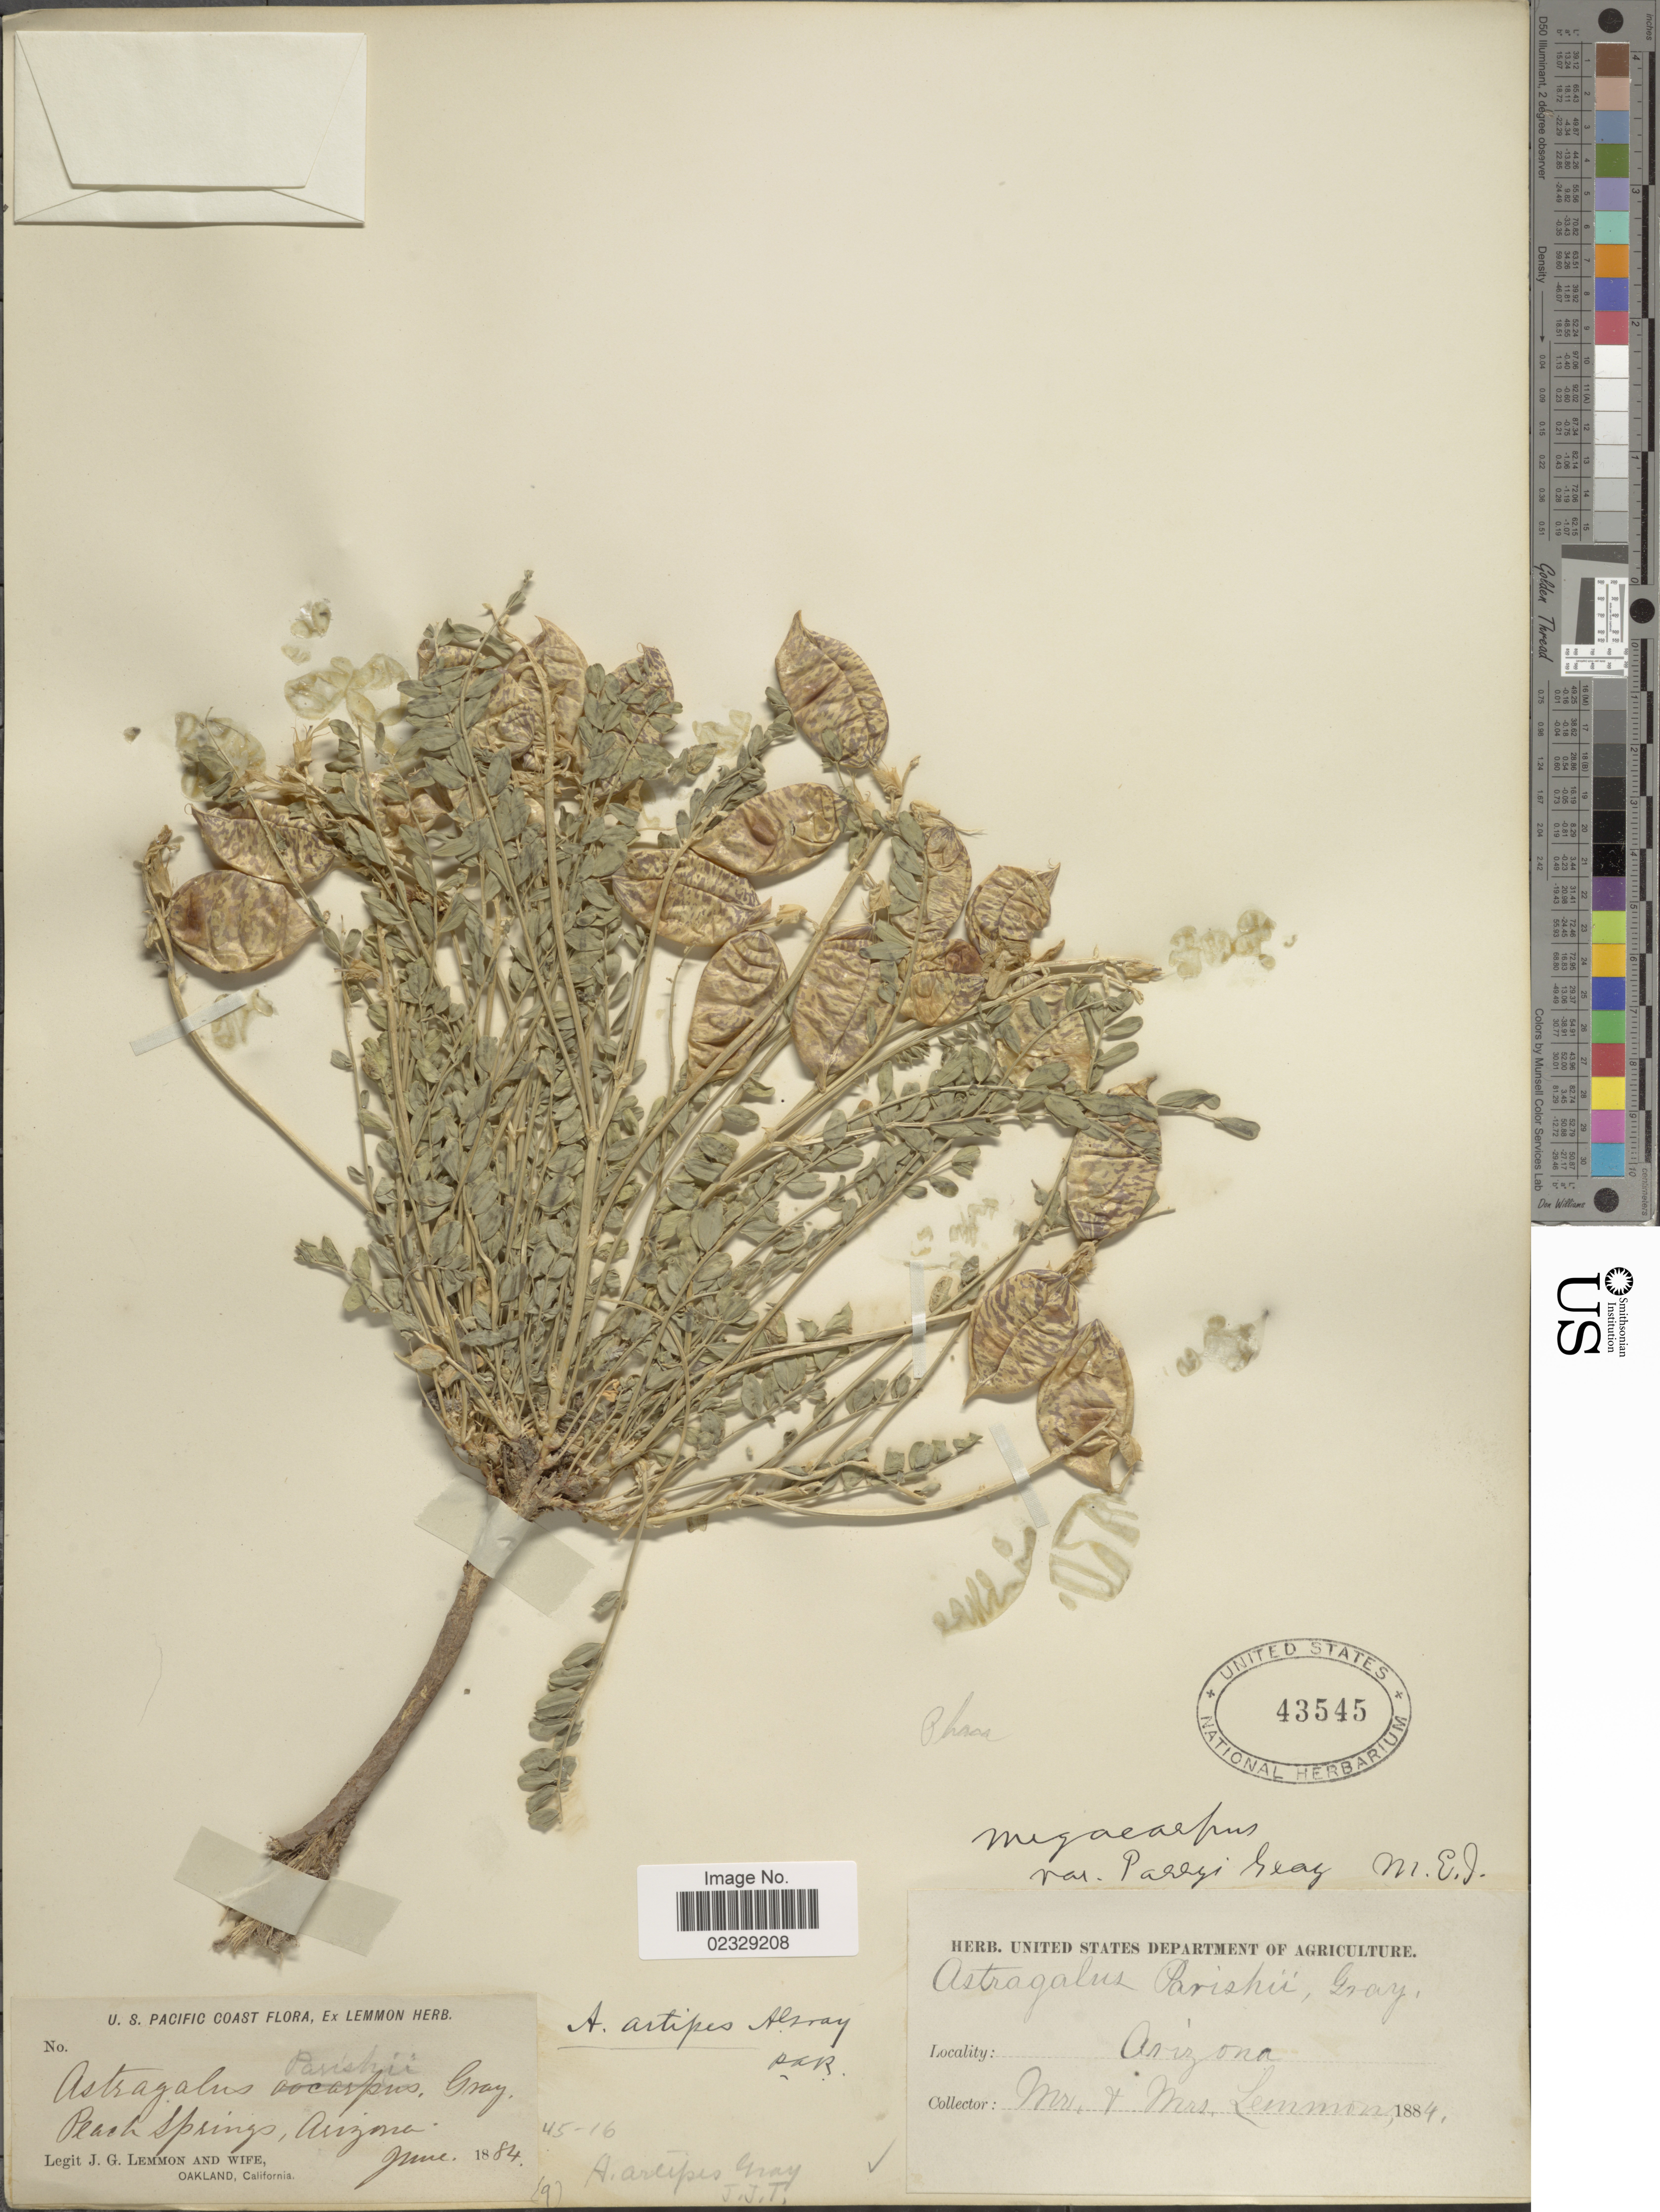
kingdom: Plantae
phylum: Tracheophyta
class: Magnoliopsida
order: Fabales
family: Fabaceae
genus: Astragalus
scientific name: Astragalus artipes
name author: A. Gray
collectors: J. Lemmon & Mrs. J. G. Lemmon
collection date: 1884-06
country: United States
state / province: Arizona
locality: Peach Springs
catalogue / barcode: US 43545